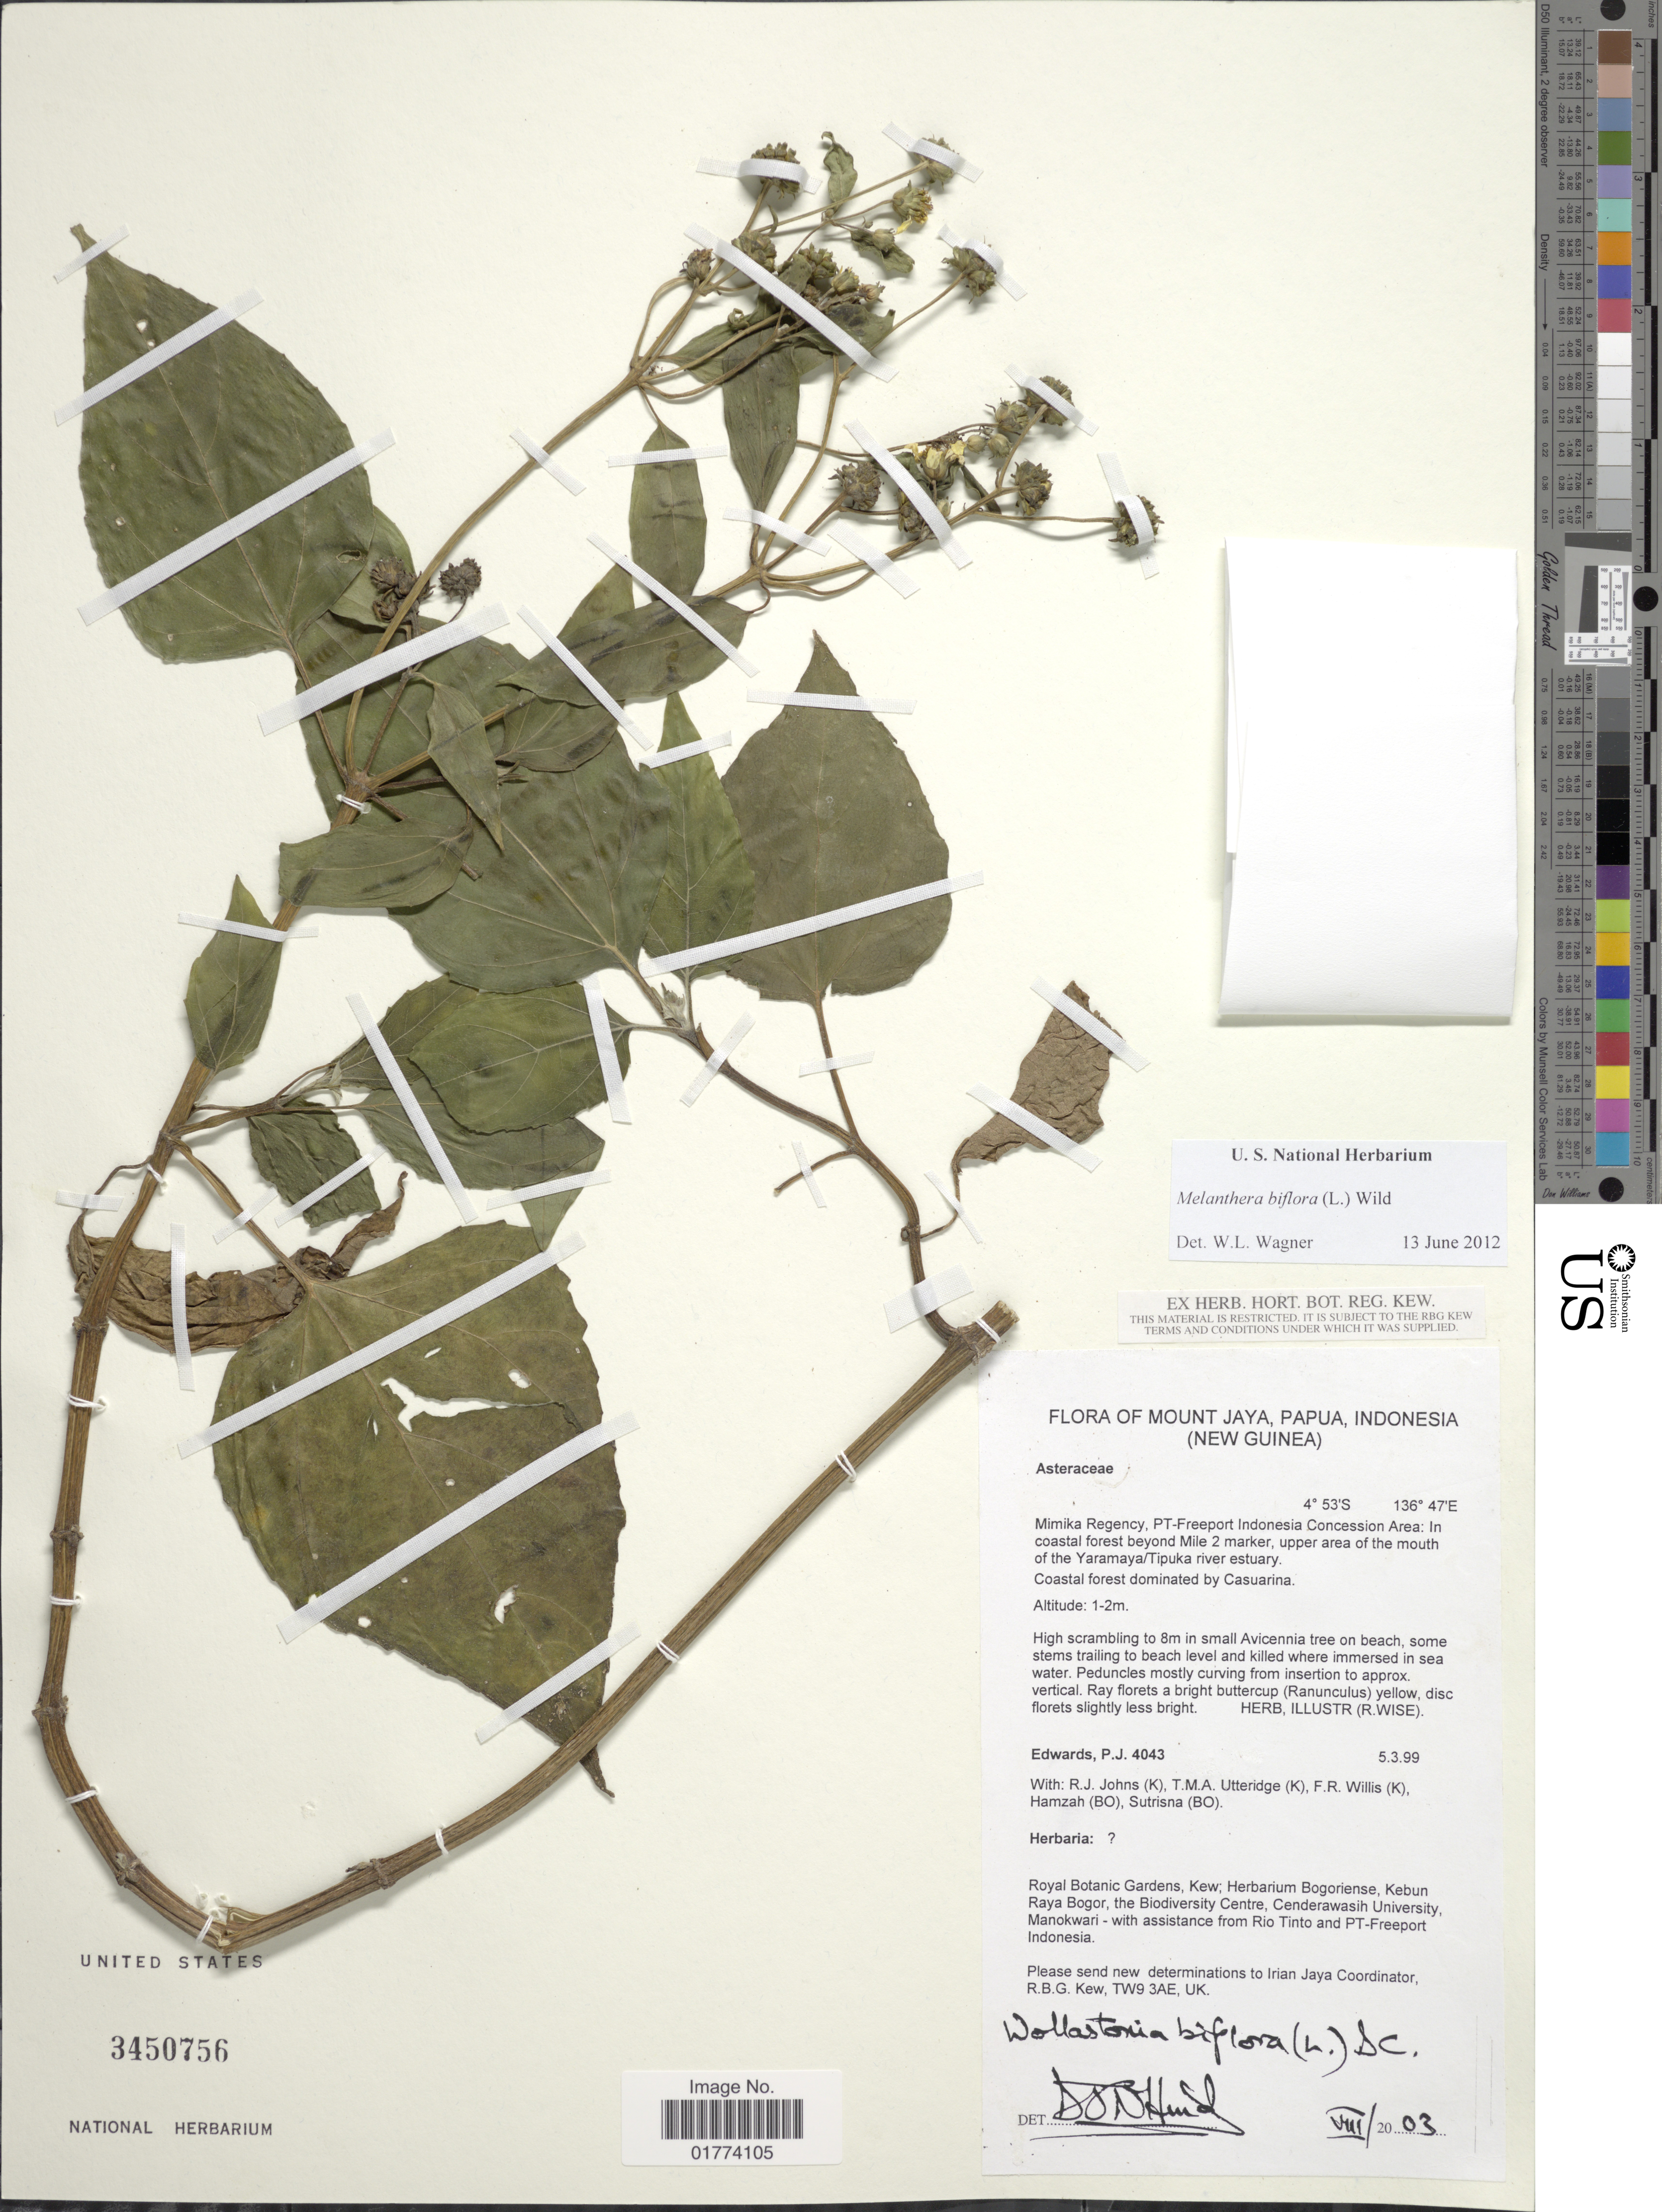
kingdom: Plantae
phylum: Tracheophyta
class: Magnoliopsida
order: Asterales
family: Asteraceae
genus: Wollastonia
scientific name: Wollastonia biflora var. biflora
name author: (L.) DC.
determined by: Wagner, W. L., (BOT), Smithsonian Institution - National Museum of Natural History (UNITED STATES)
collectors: P. Edwards, R. Johns, T. M. A. Utteridge & F. Willis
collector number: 4043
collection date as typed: Transcribed d/m/y: 5/3/99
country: Indonesia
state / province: Papua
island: New Guinea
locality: Mount Jaya, Papua, (New Guinea), Mimika Regency, PT-Freeport Indonesia Concession Area: In coastal forest beyond Mile 2 marker, upper area of the mouth of the Yaramaya/Tipuka river estuary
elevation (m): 1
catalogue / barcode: US 3450756